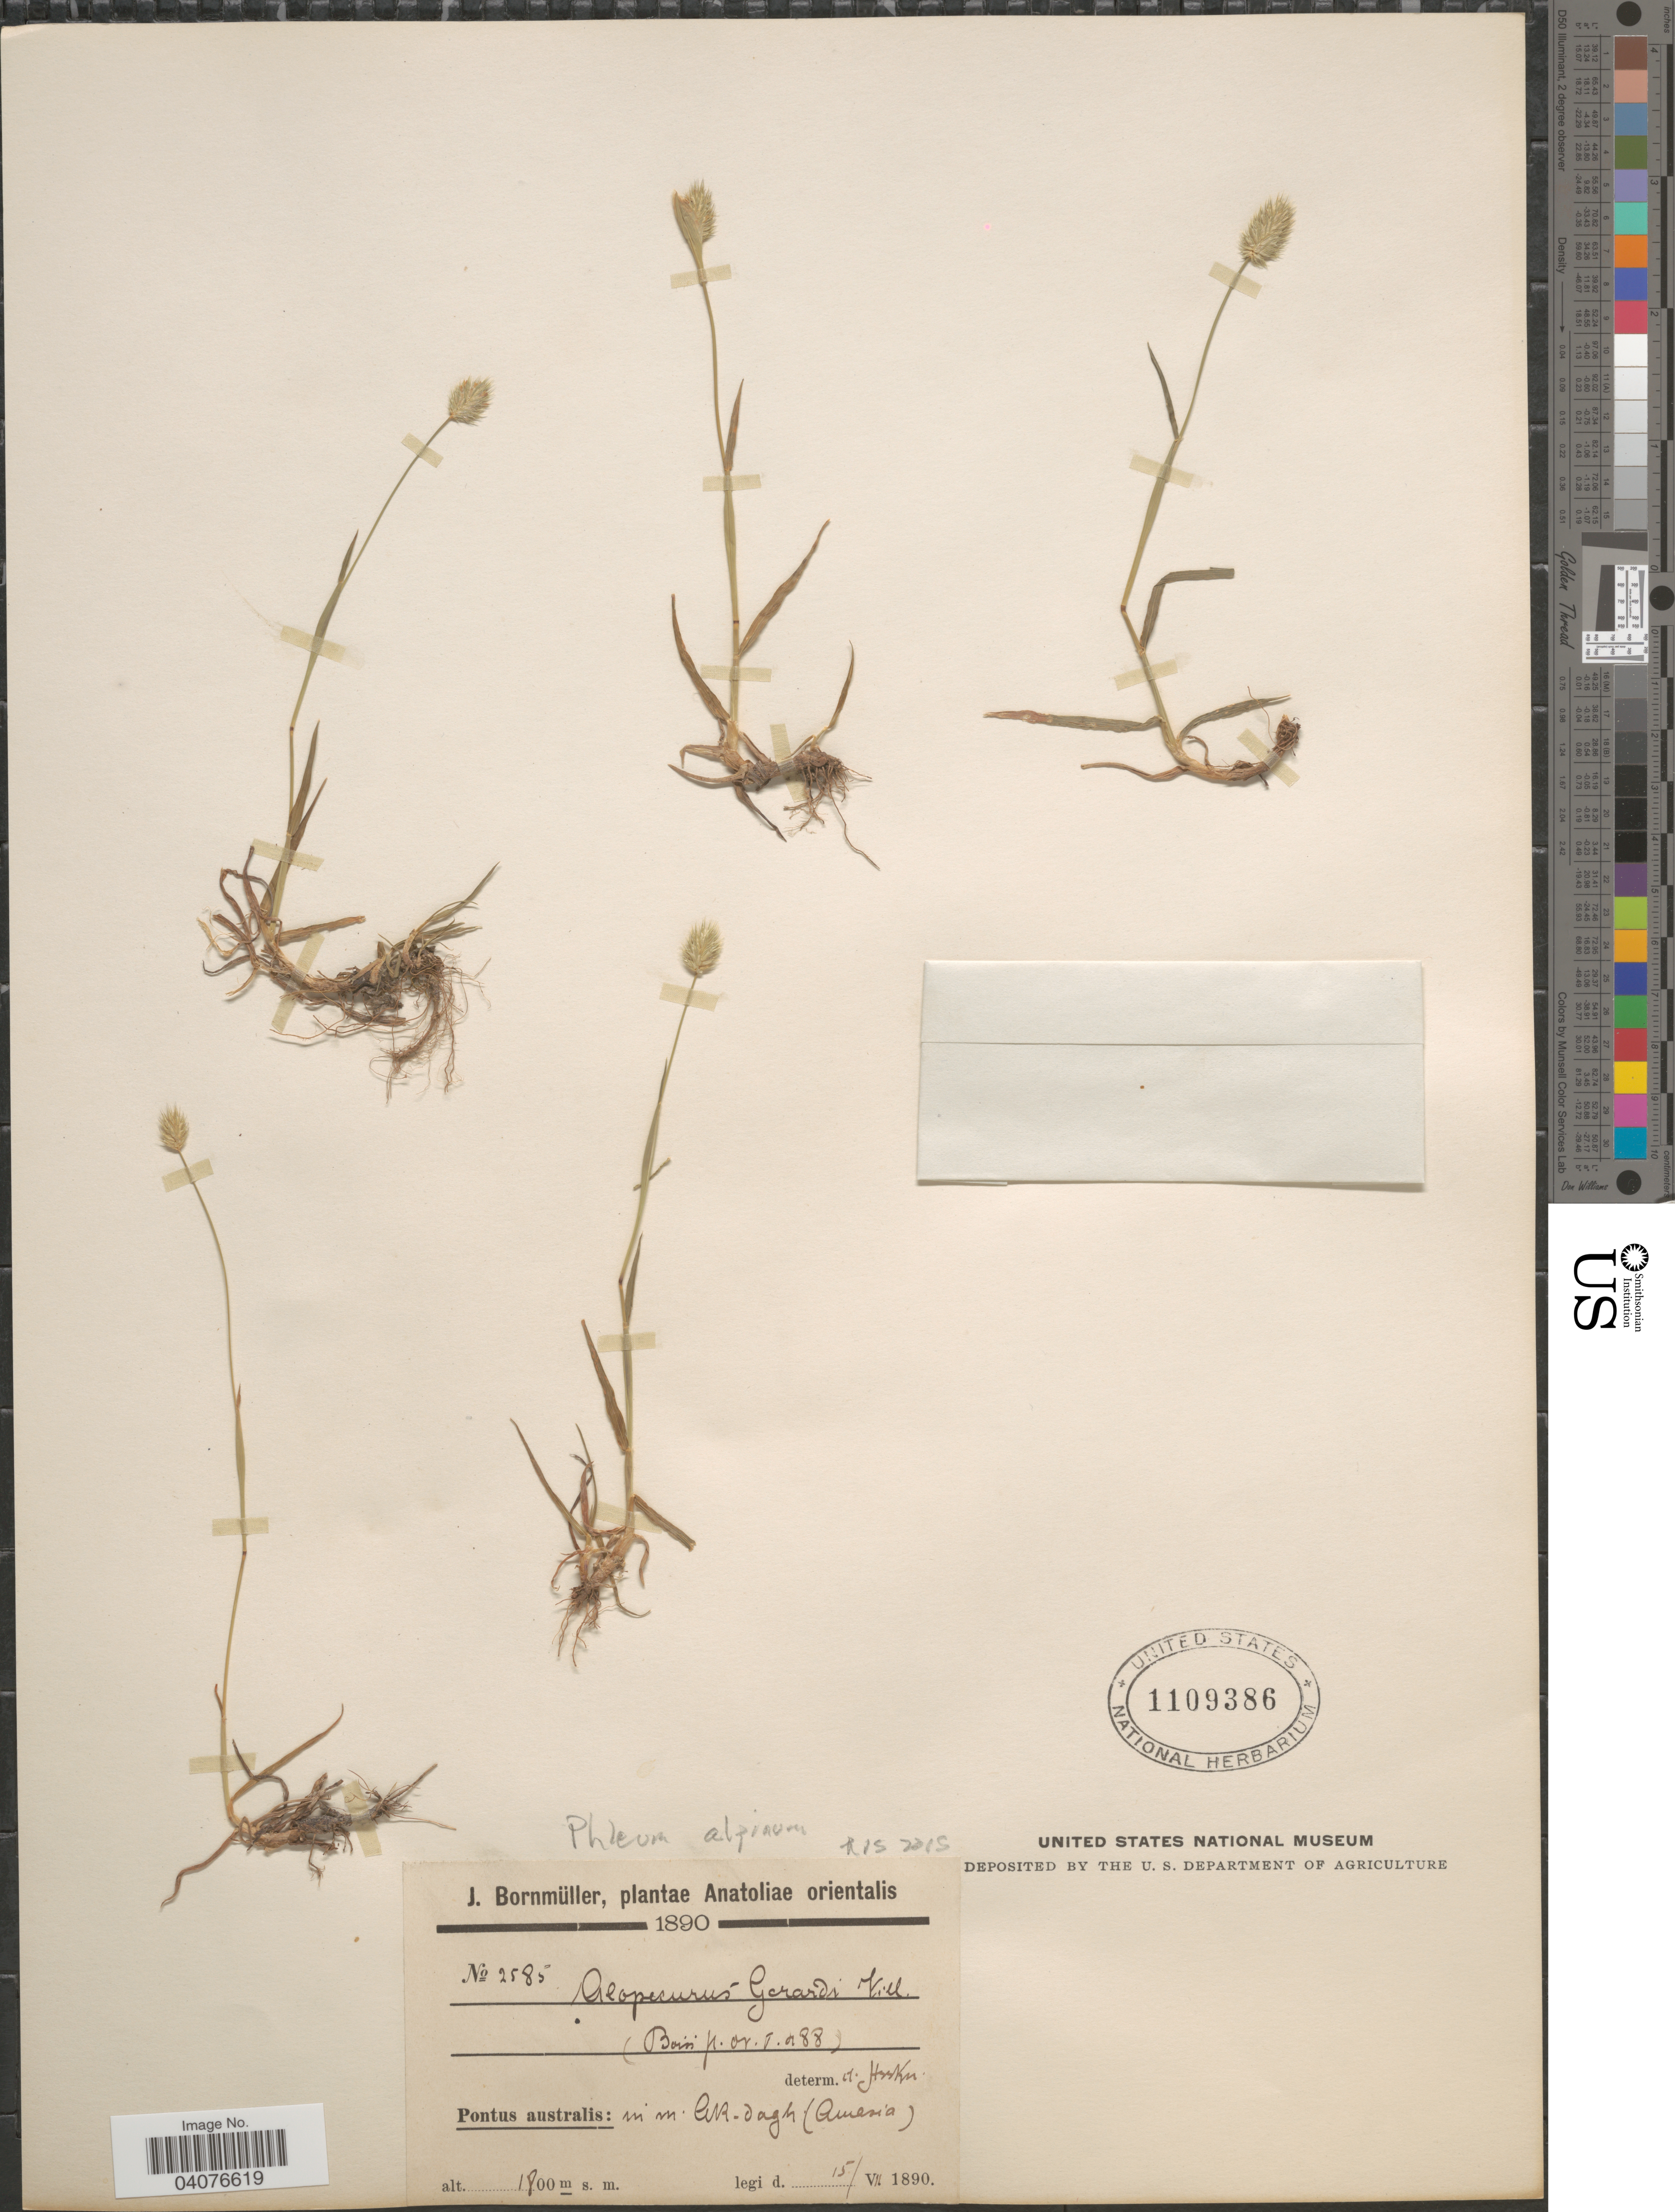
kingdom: Plantae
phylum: Tracheophyta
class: Liliopsida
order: Poales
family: Poaceae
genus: Phleum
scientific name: Phleum alpinum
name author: L.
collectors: J. Bornmüller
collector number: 2585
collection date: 1890-07-15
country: Turkey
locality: Pontus australis: in m. Ar-dagh (Amesia). Anatoliae orientalis.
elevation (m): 1800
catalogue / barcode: US 1109386